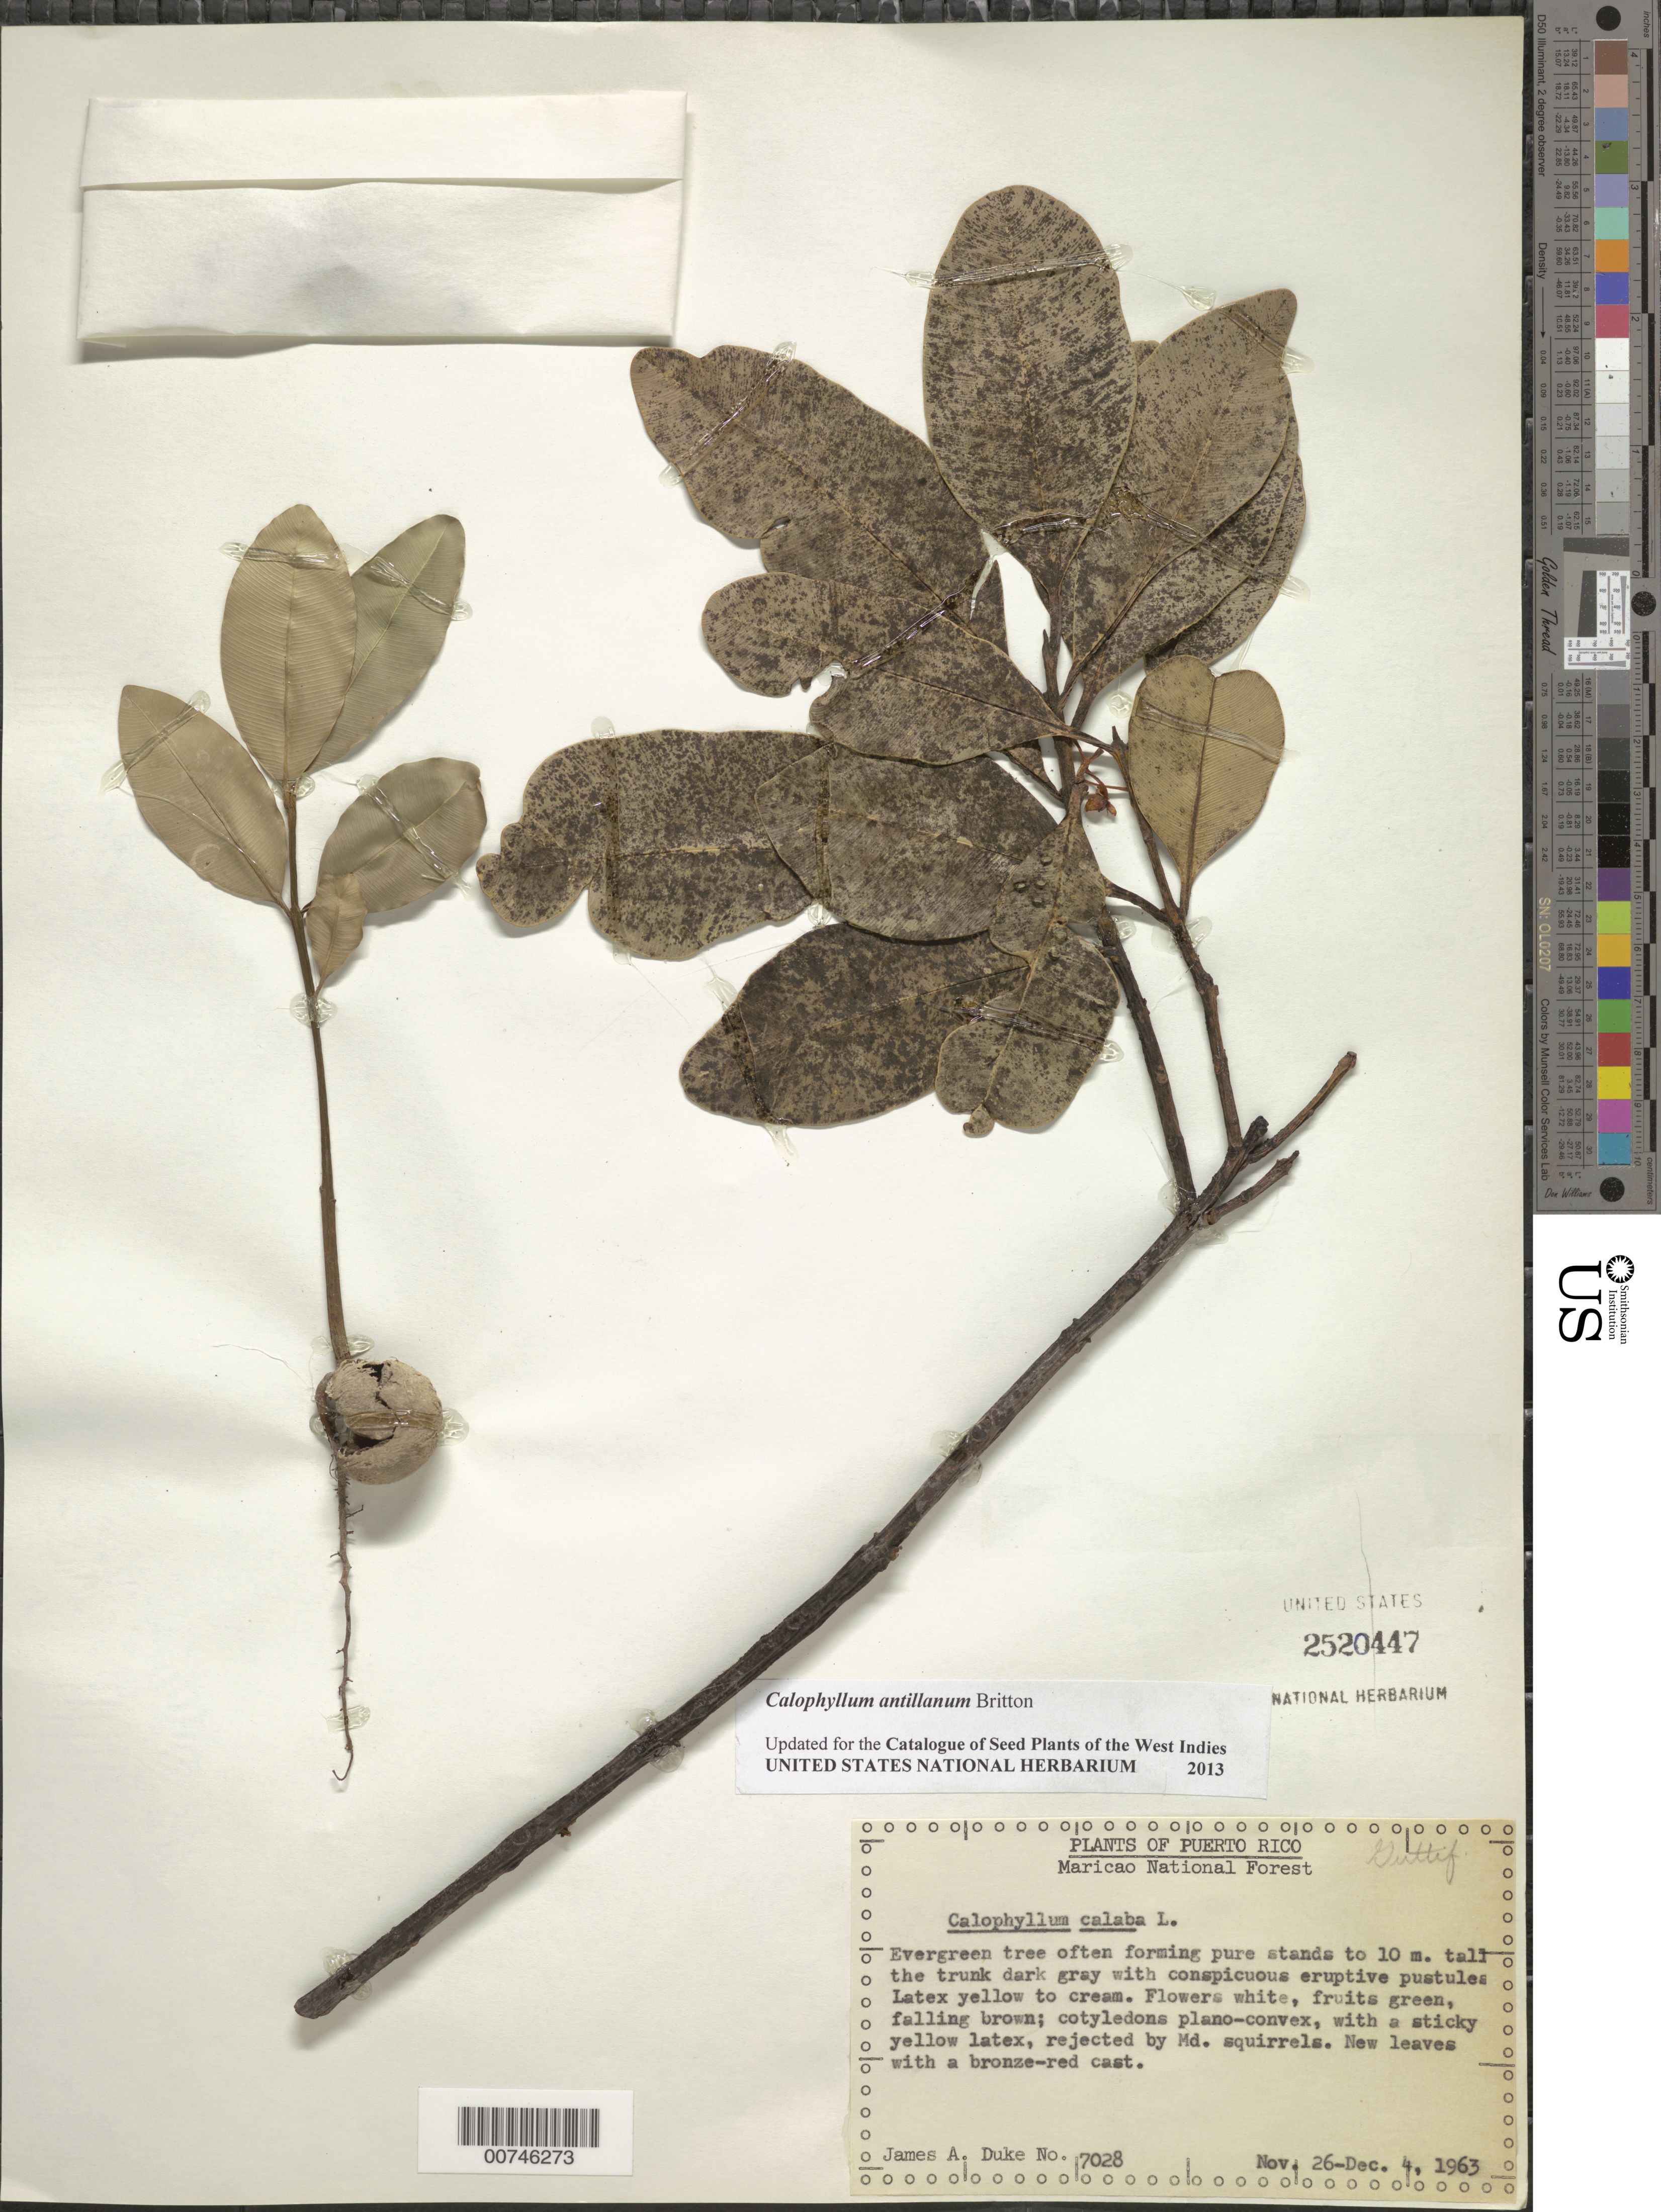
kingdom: Plantae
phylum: Tracheophyta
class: Magnoliopsida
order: Malpighiales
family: Calophyllaceae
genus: Calophyllum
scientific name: Calophyllum antillanum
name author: Britton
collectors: J. A. Duke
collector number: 7028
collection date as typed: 26 Nov 1963 to 04 Dec 1963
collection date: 1963-11-26/1963-12-04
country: Puerto Rico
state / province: Maricao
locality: Maricao National Forest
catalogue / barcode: US 2520447